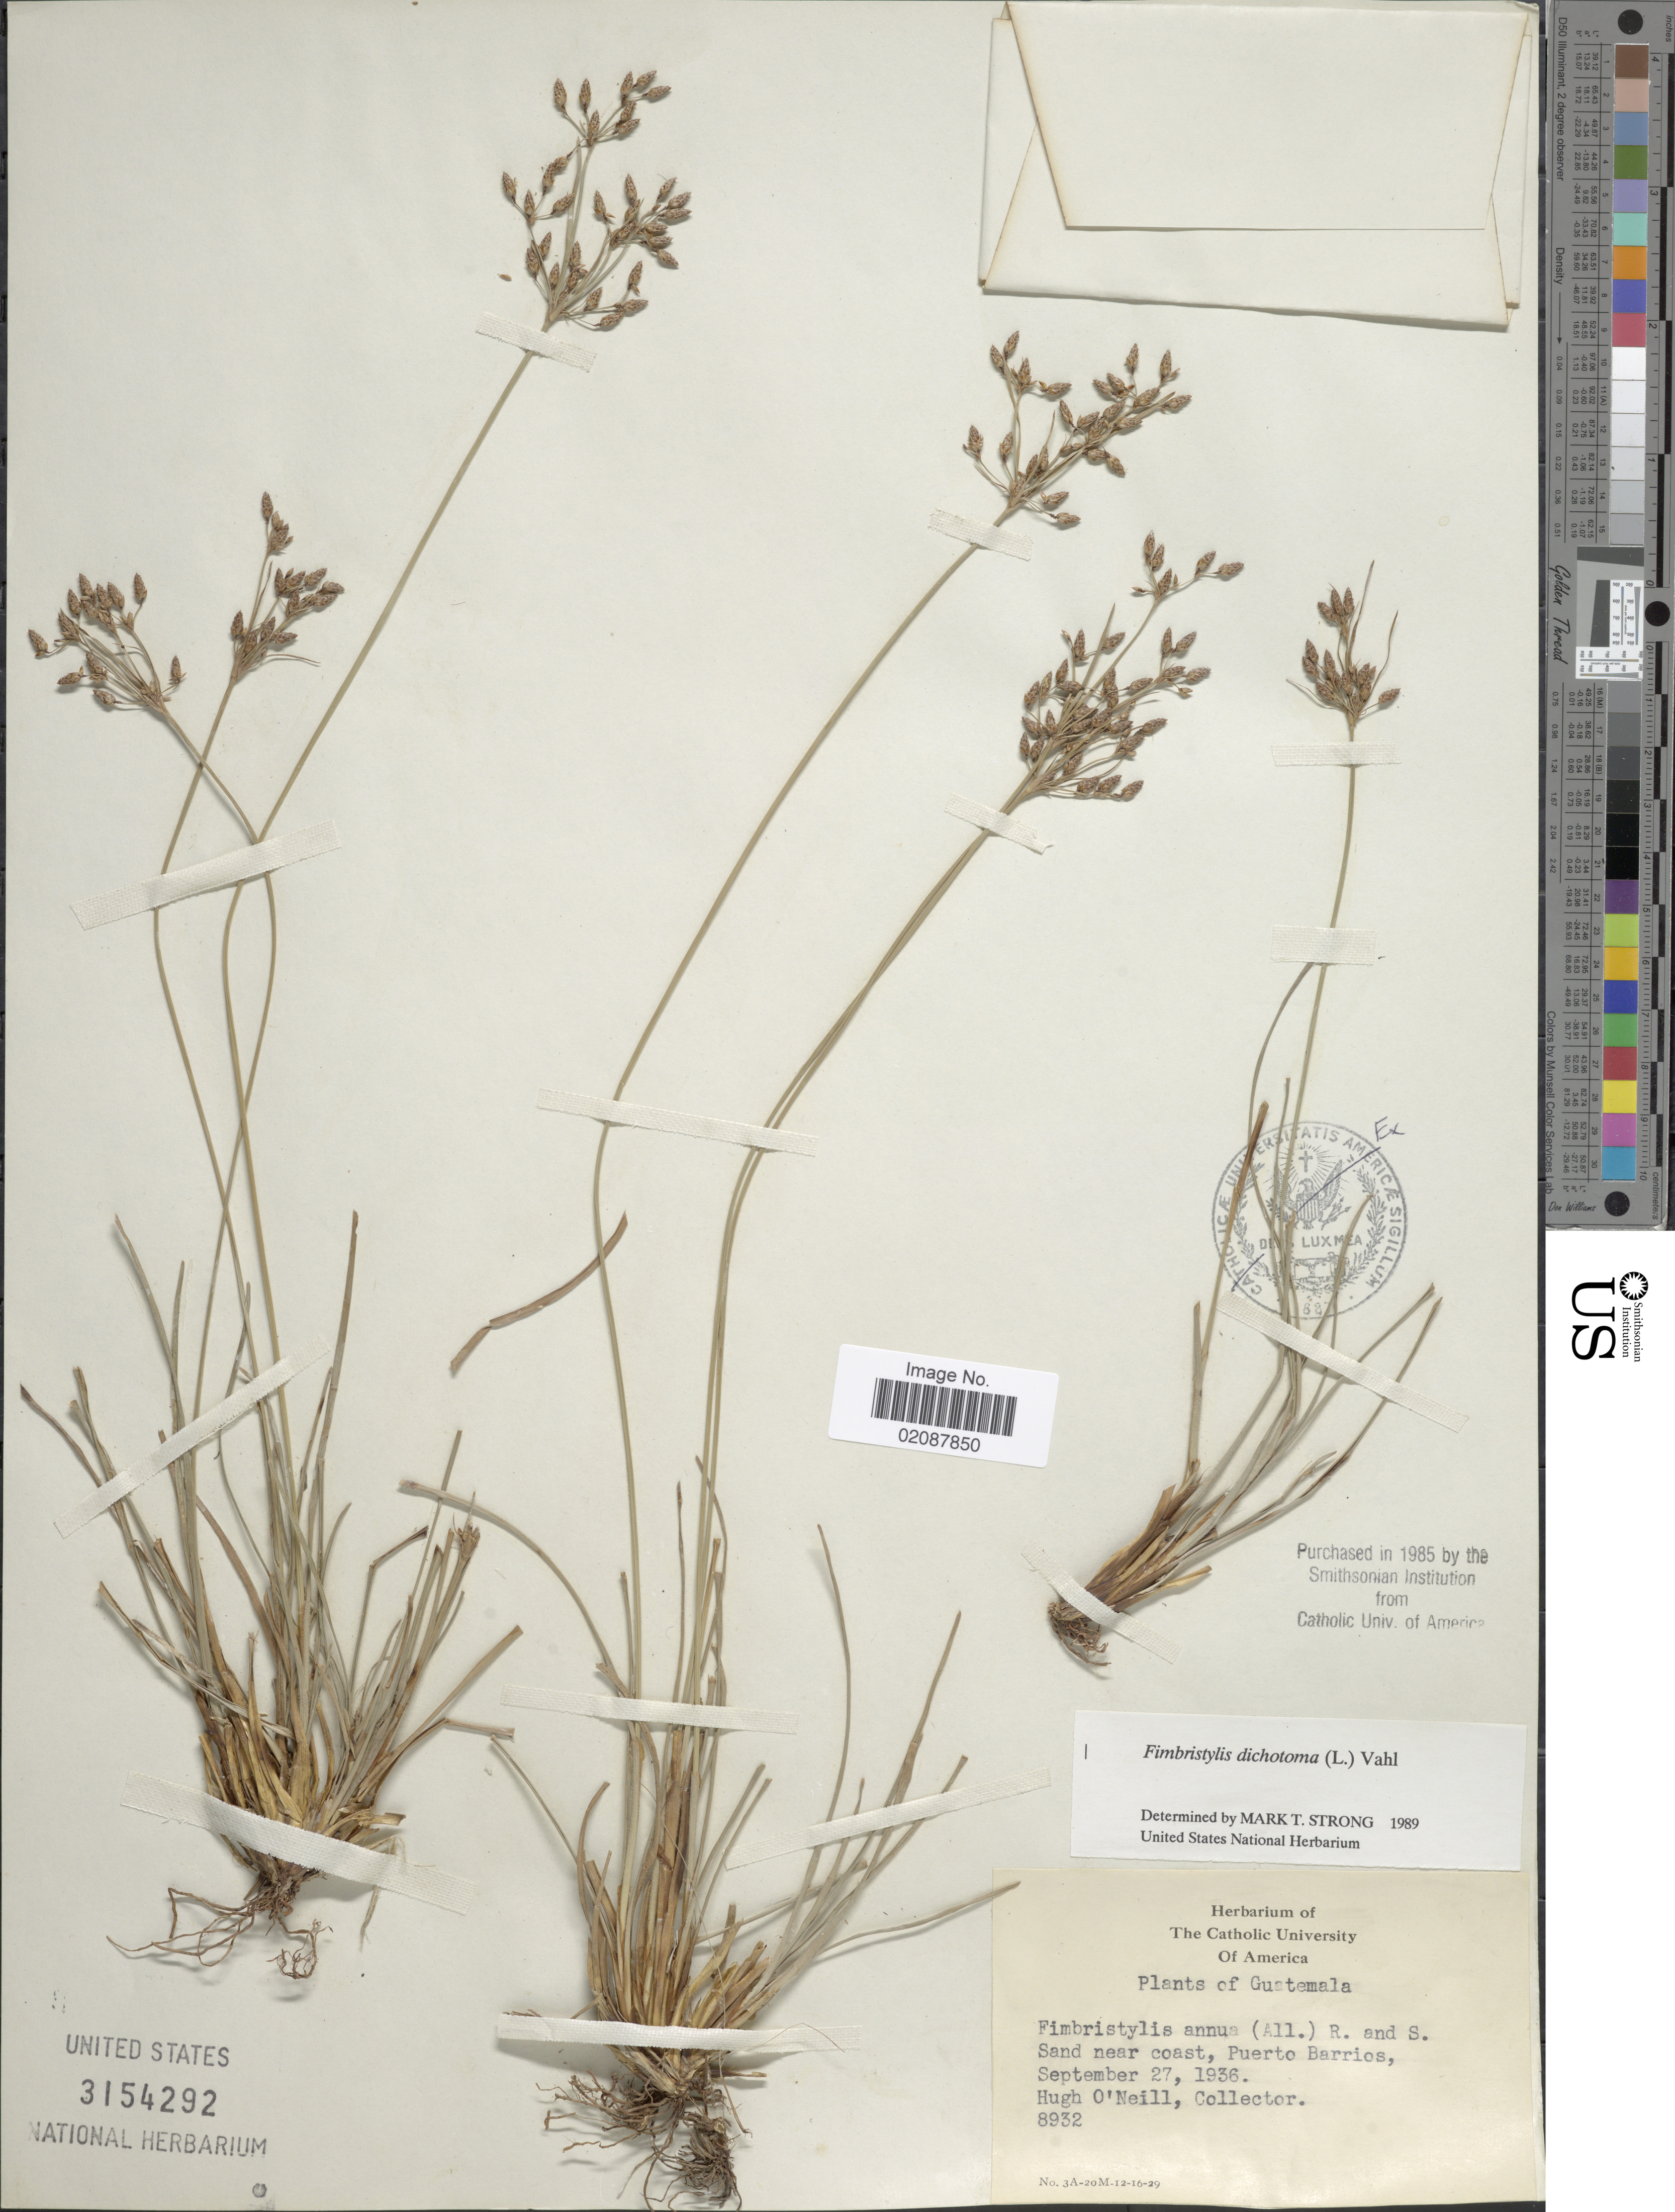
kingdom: Plantae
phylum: Tracheophyta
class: Liliopsida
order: Poales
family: Cyperaceae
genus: Fimbristylis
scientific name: Fimbristylis dichotoma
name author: (L.) Vahl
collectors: H. O'Neill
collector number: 8932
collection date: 1936-09-27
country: Guatemala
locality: Sand near coast, Puerto Barrios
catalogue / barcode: US 3154292